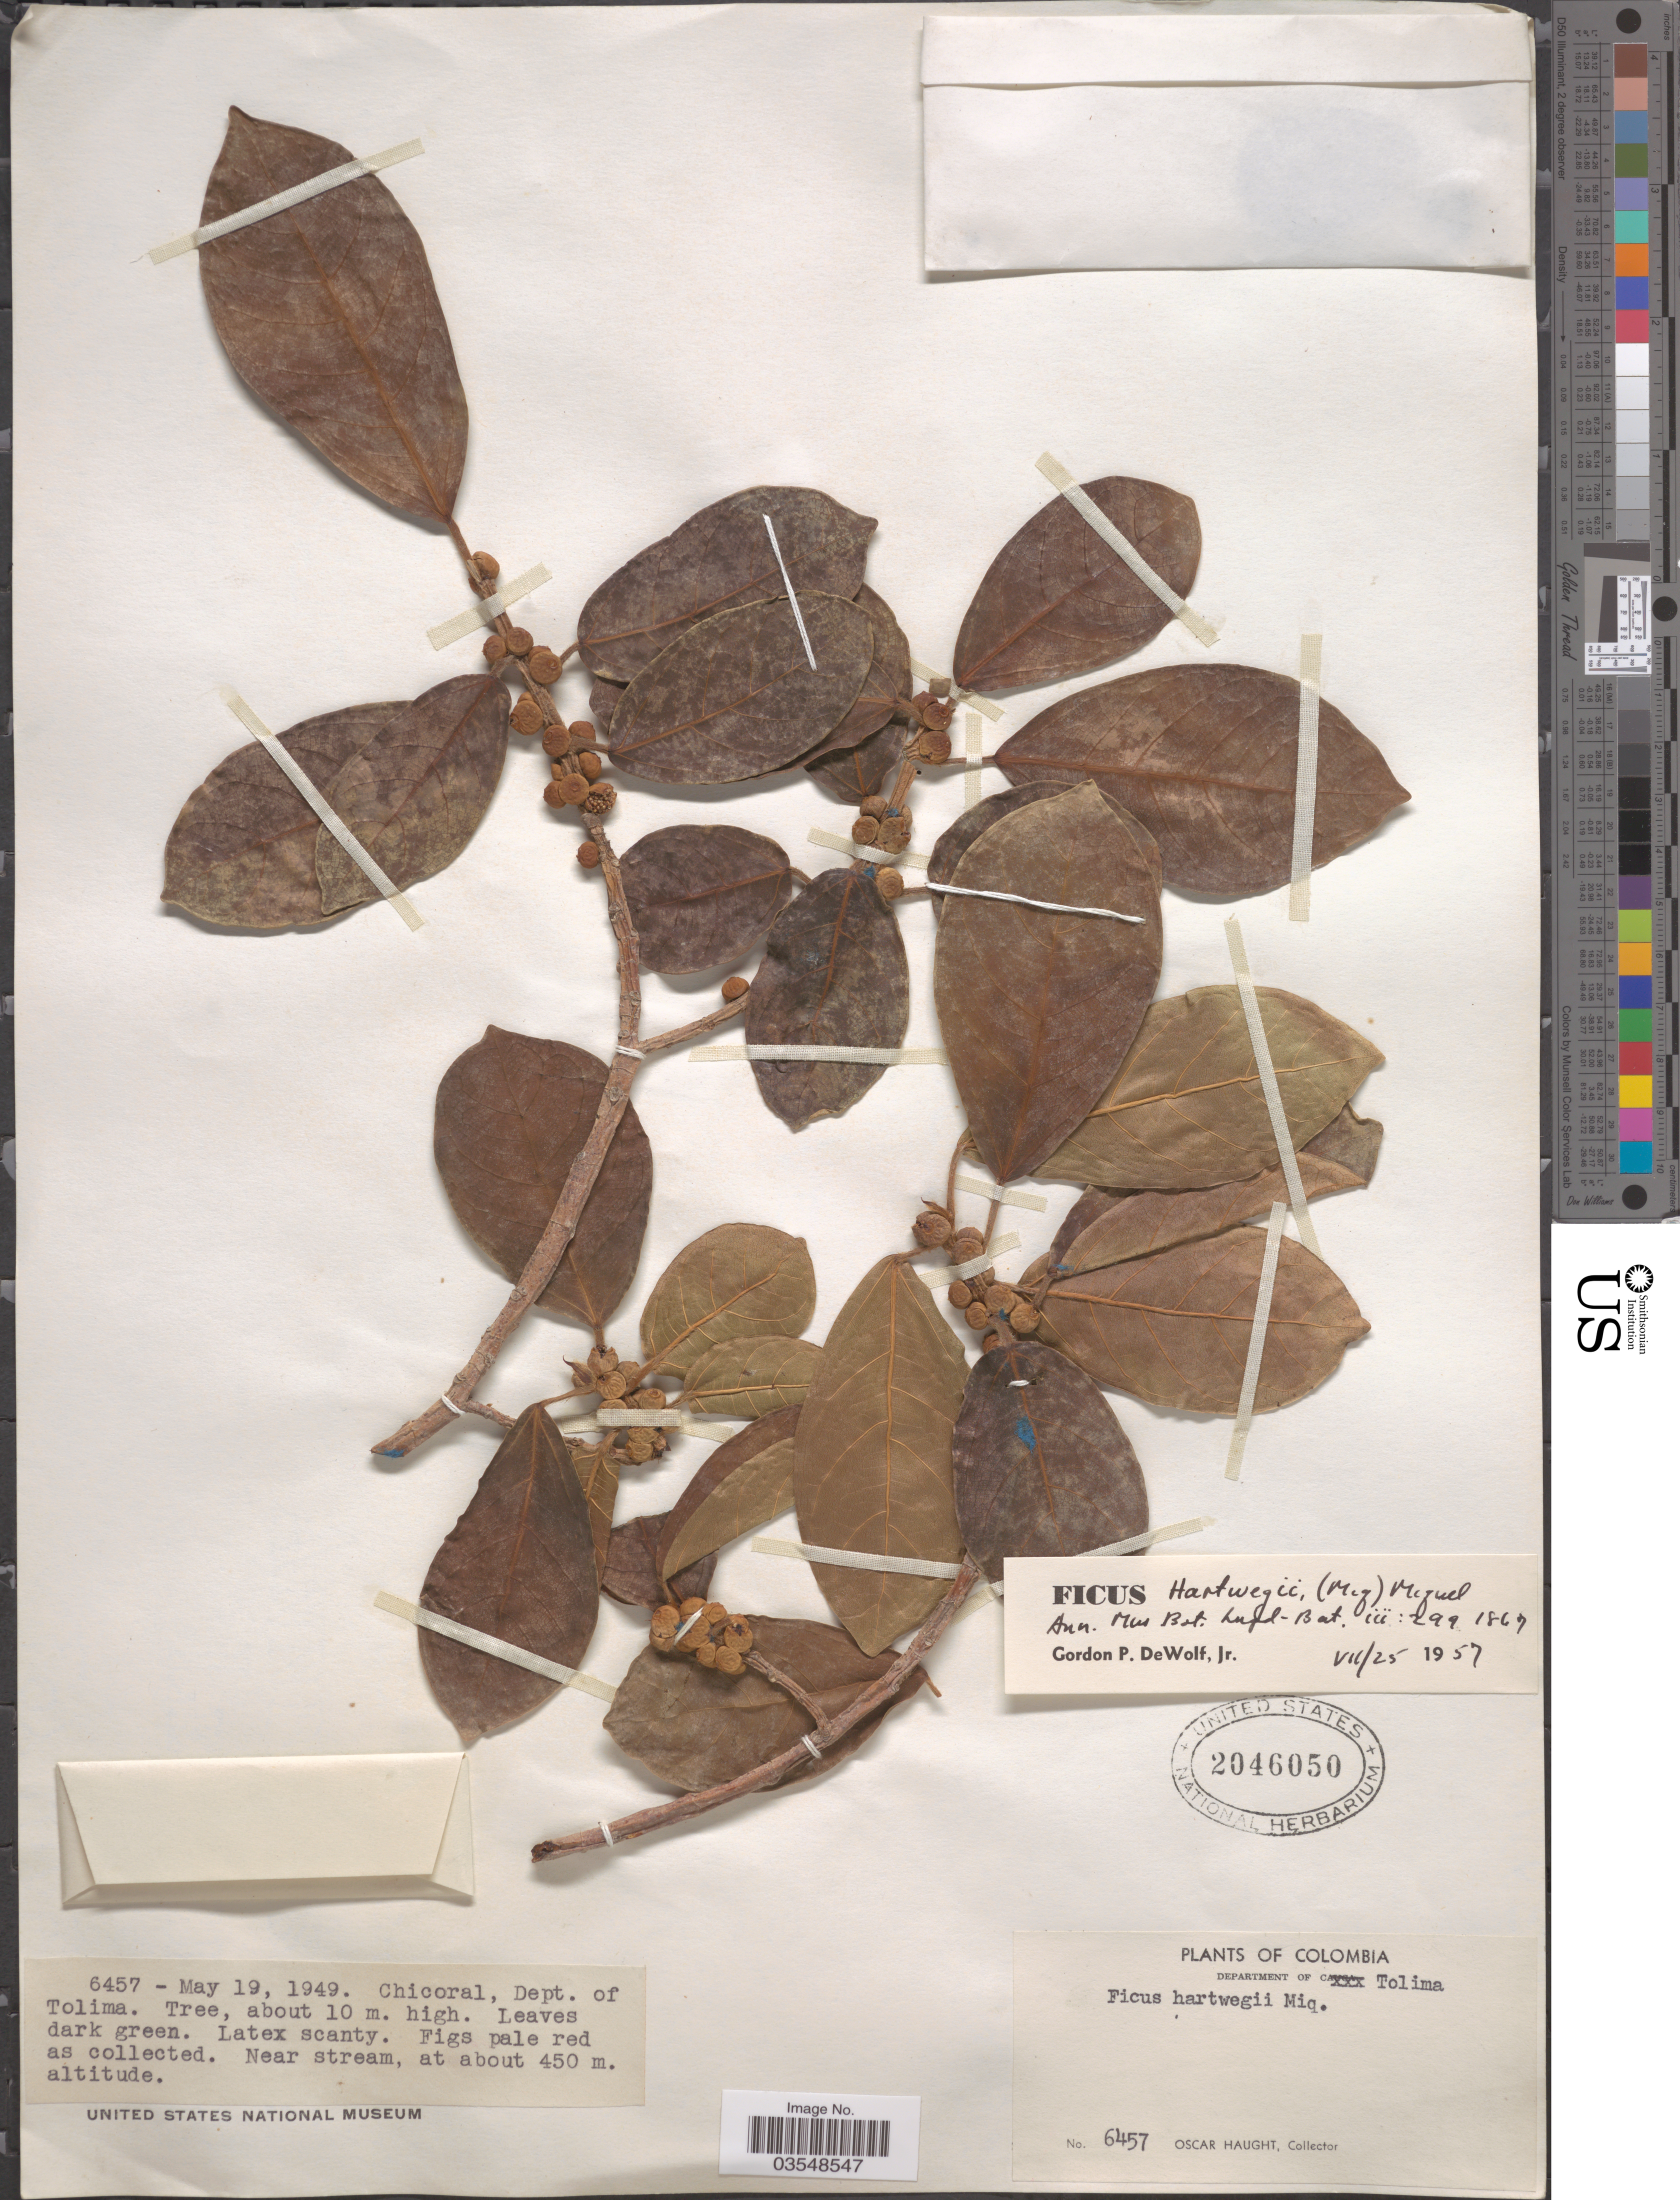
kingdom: Plantae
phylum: Tracheophyta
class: Magnoliopsida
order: Rosales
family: Moraceae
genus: Ficus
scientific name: Ficus hartwegii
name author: (Miq.) Miq.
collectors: O. L. Haught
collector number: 6457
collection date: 1949-05-19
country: Colombia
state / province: Tolima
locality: Chicoral, Department of Tolima. Near stream.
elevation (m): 450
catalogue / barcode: US 2046050